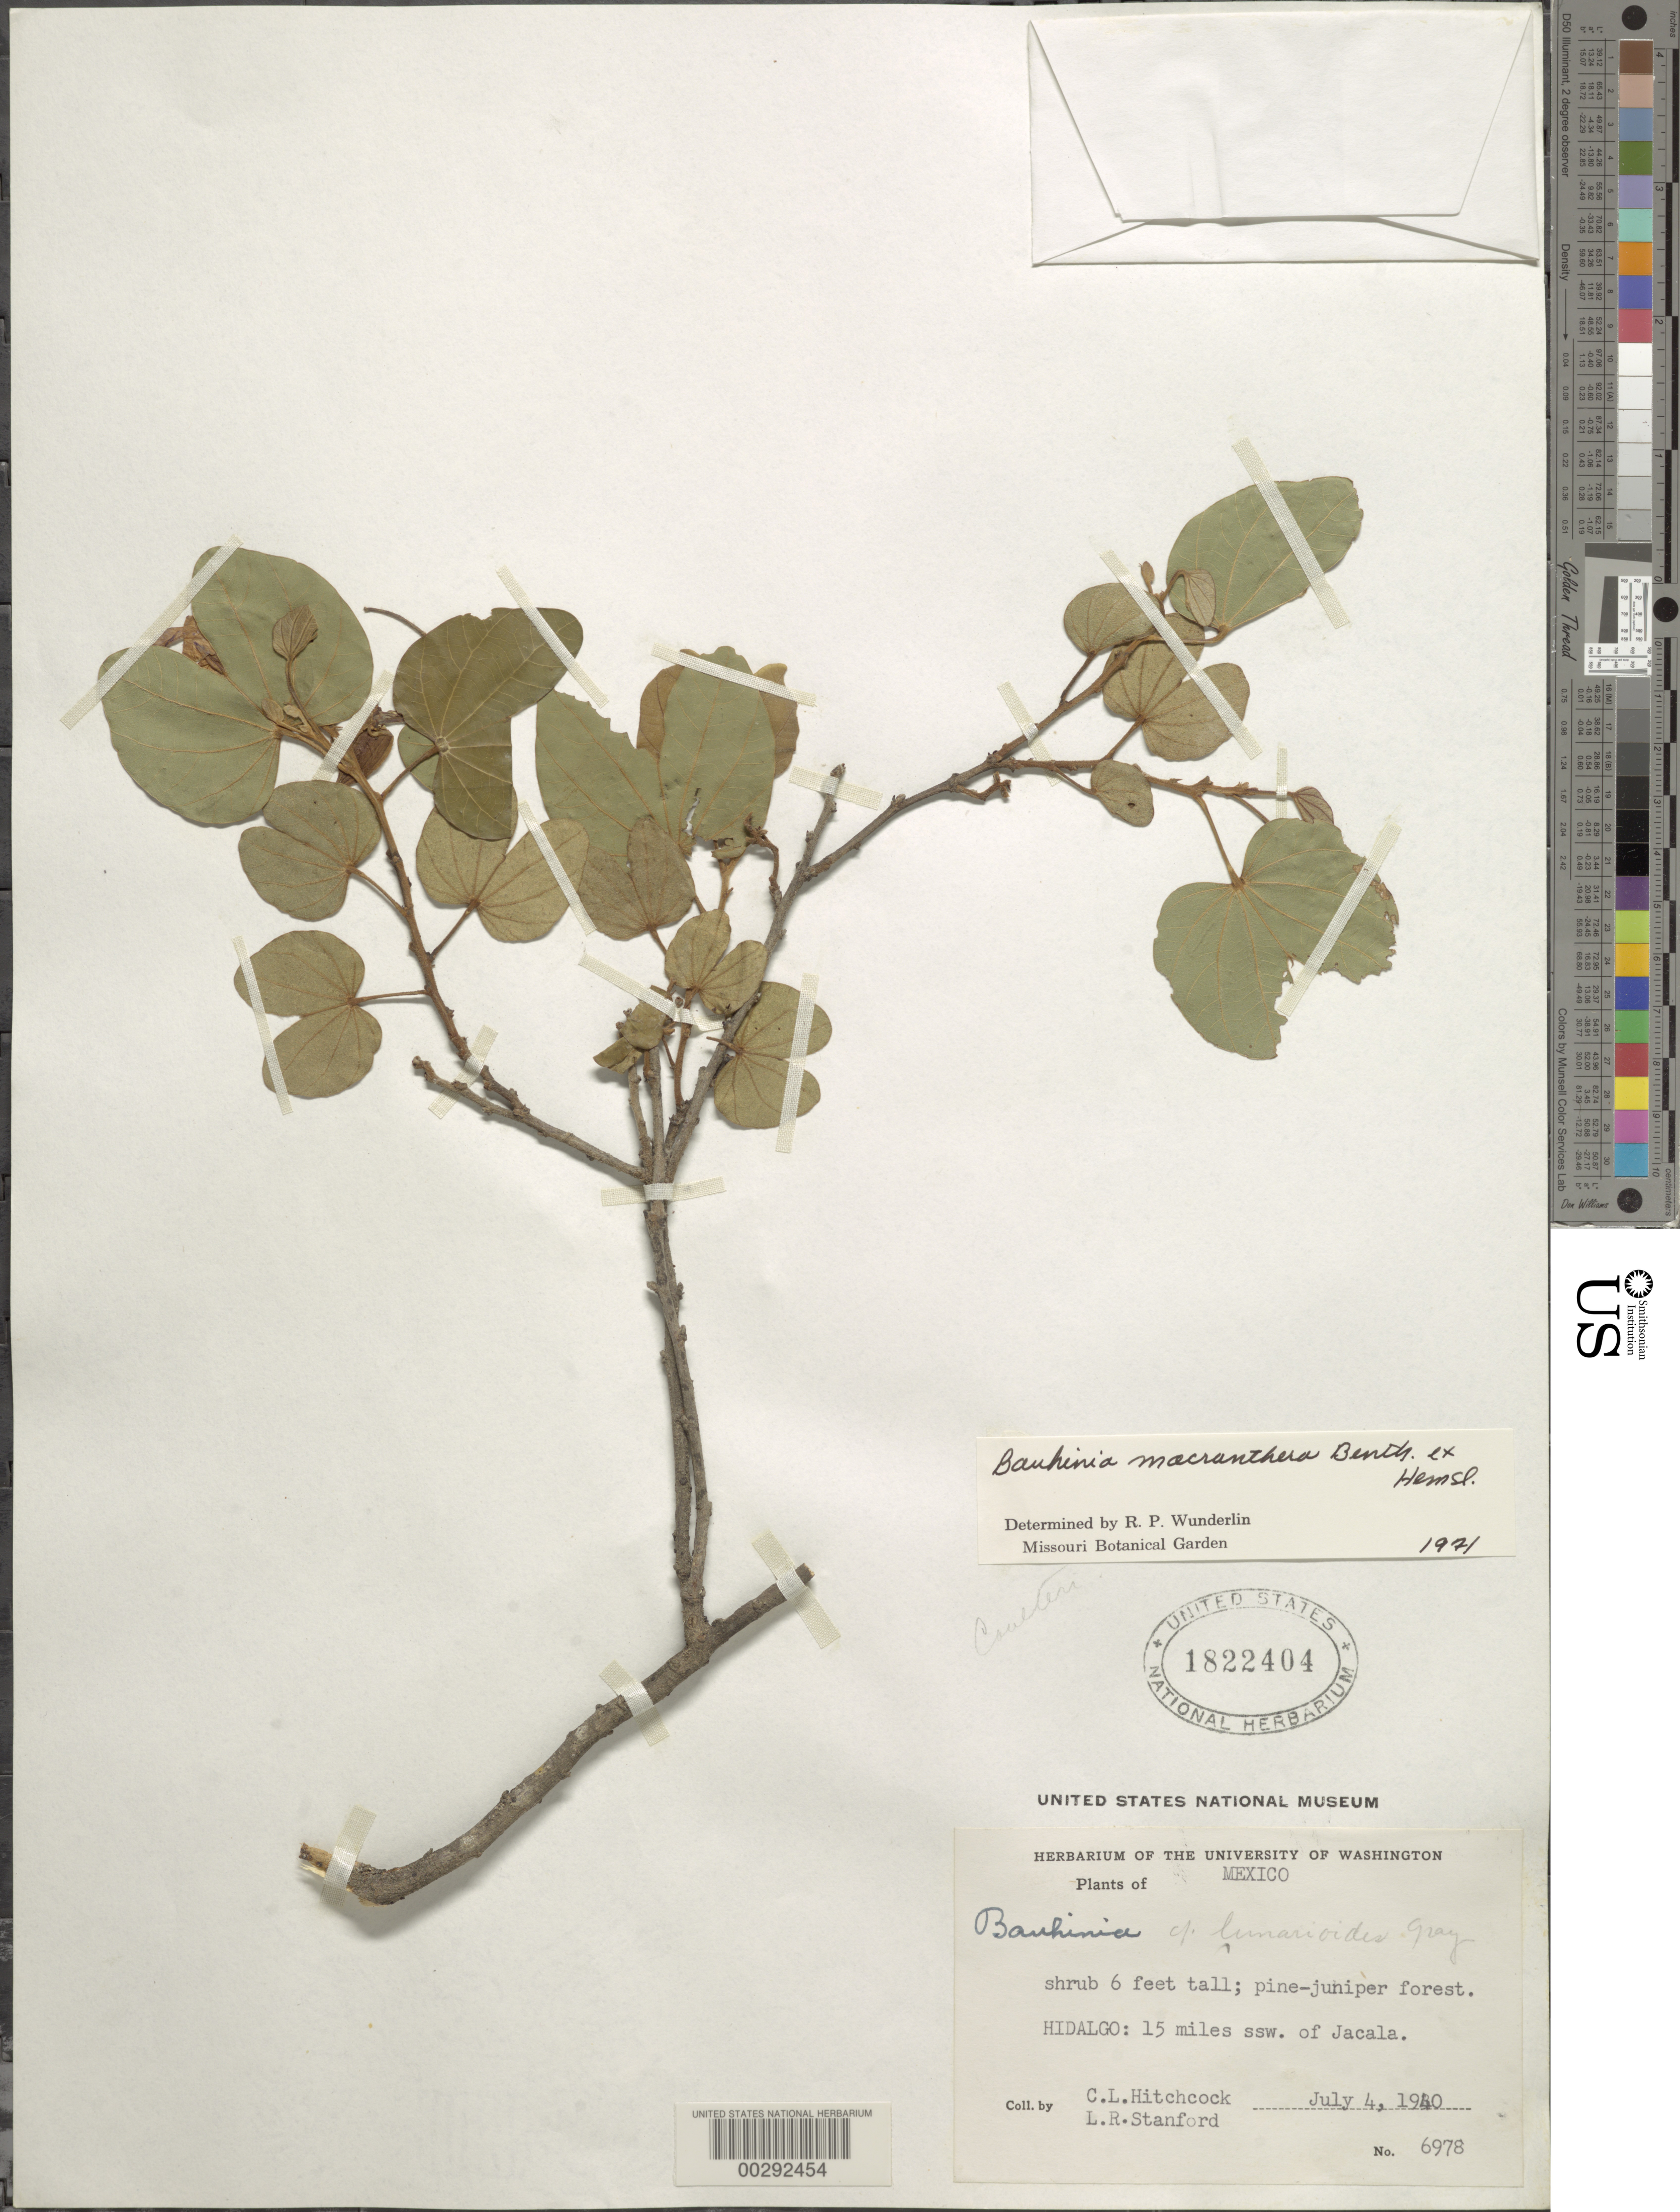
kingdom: Plantae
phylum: Tracheophyta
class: Magnoliopsida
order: Fabales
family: Fabaceae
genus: Bauhinia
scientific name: Bauhinia macranthera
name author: Benth. ex Hemsl.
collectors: A. S. Hitchcock & L. R. Stanford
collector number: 6978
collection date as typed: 04 Jul 1940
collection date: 1940-07-04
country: Mexico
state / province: Hidalgo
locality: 15 mi SSW of Jacala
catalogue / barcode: US 1822404